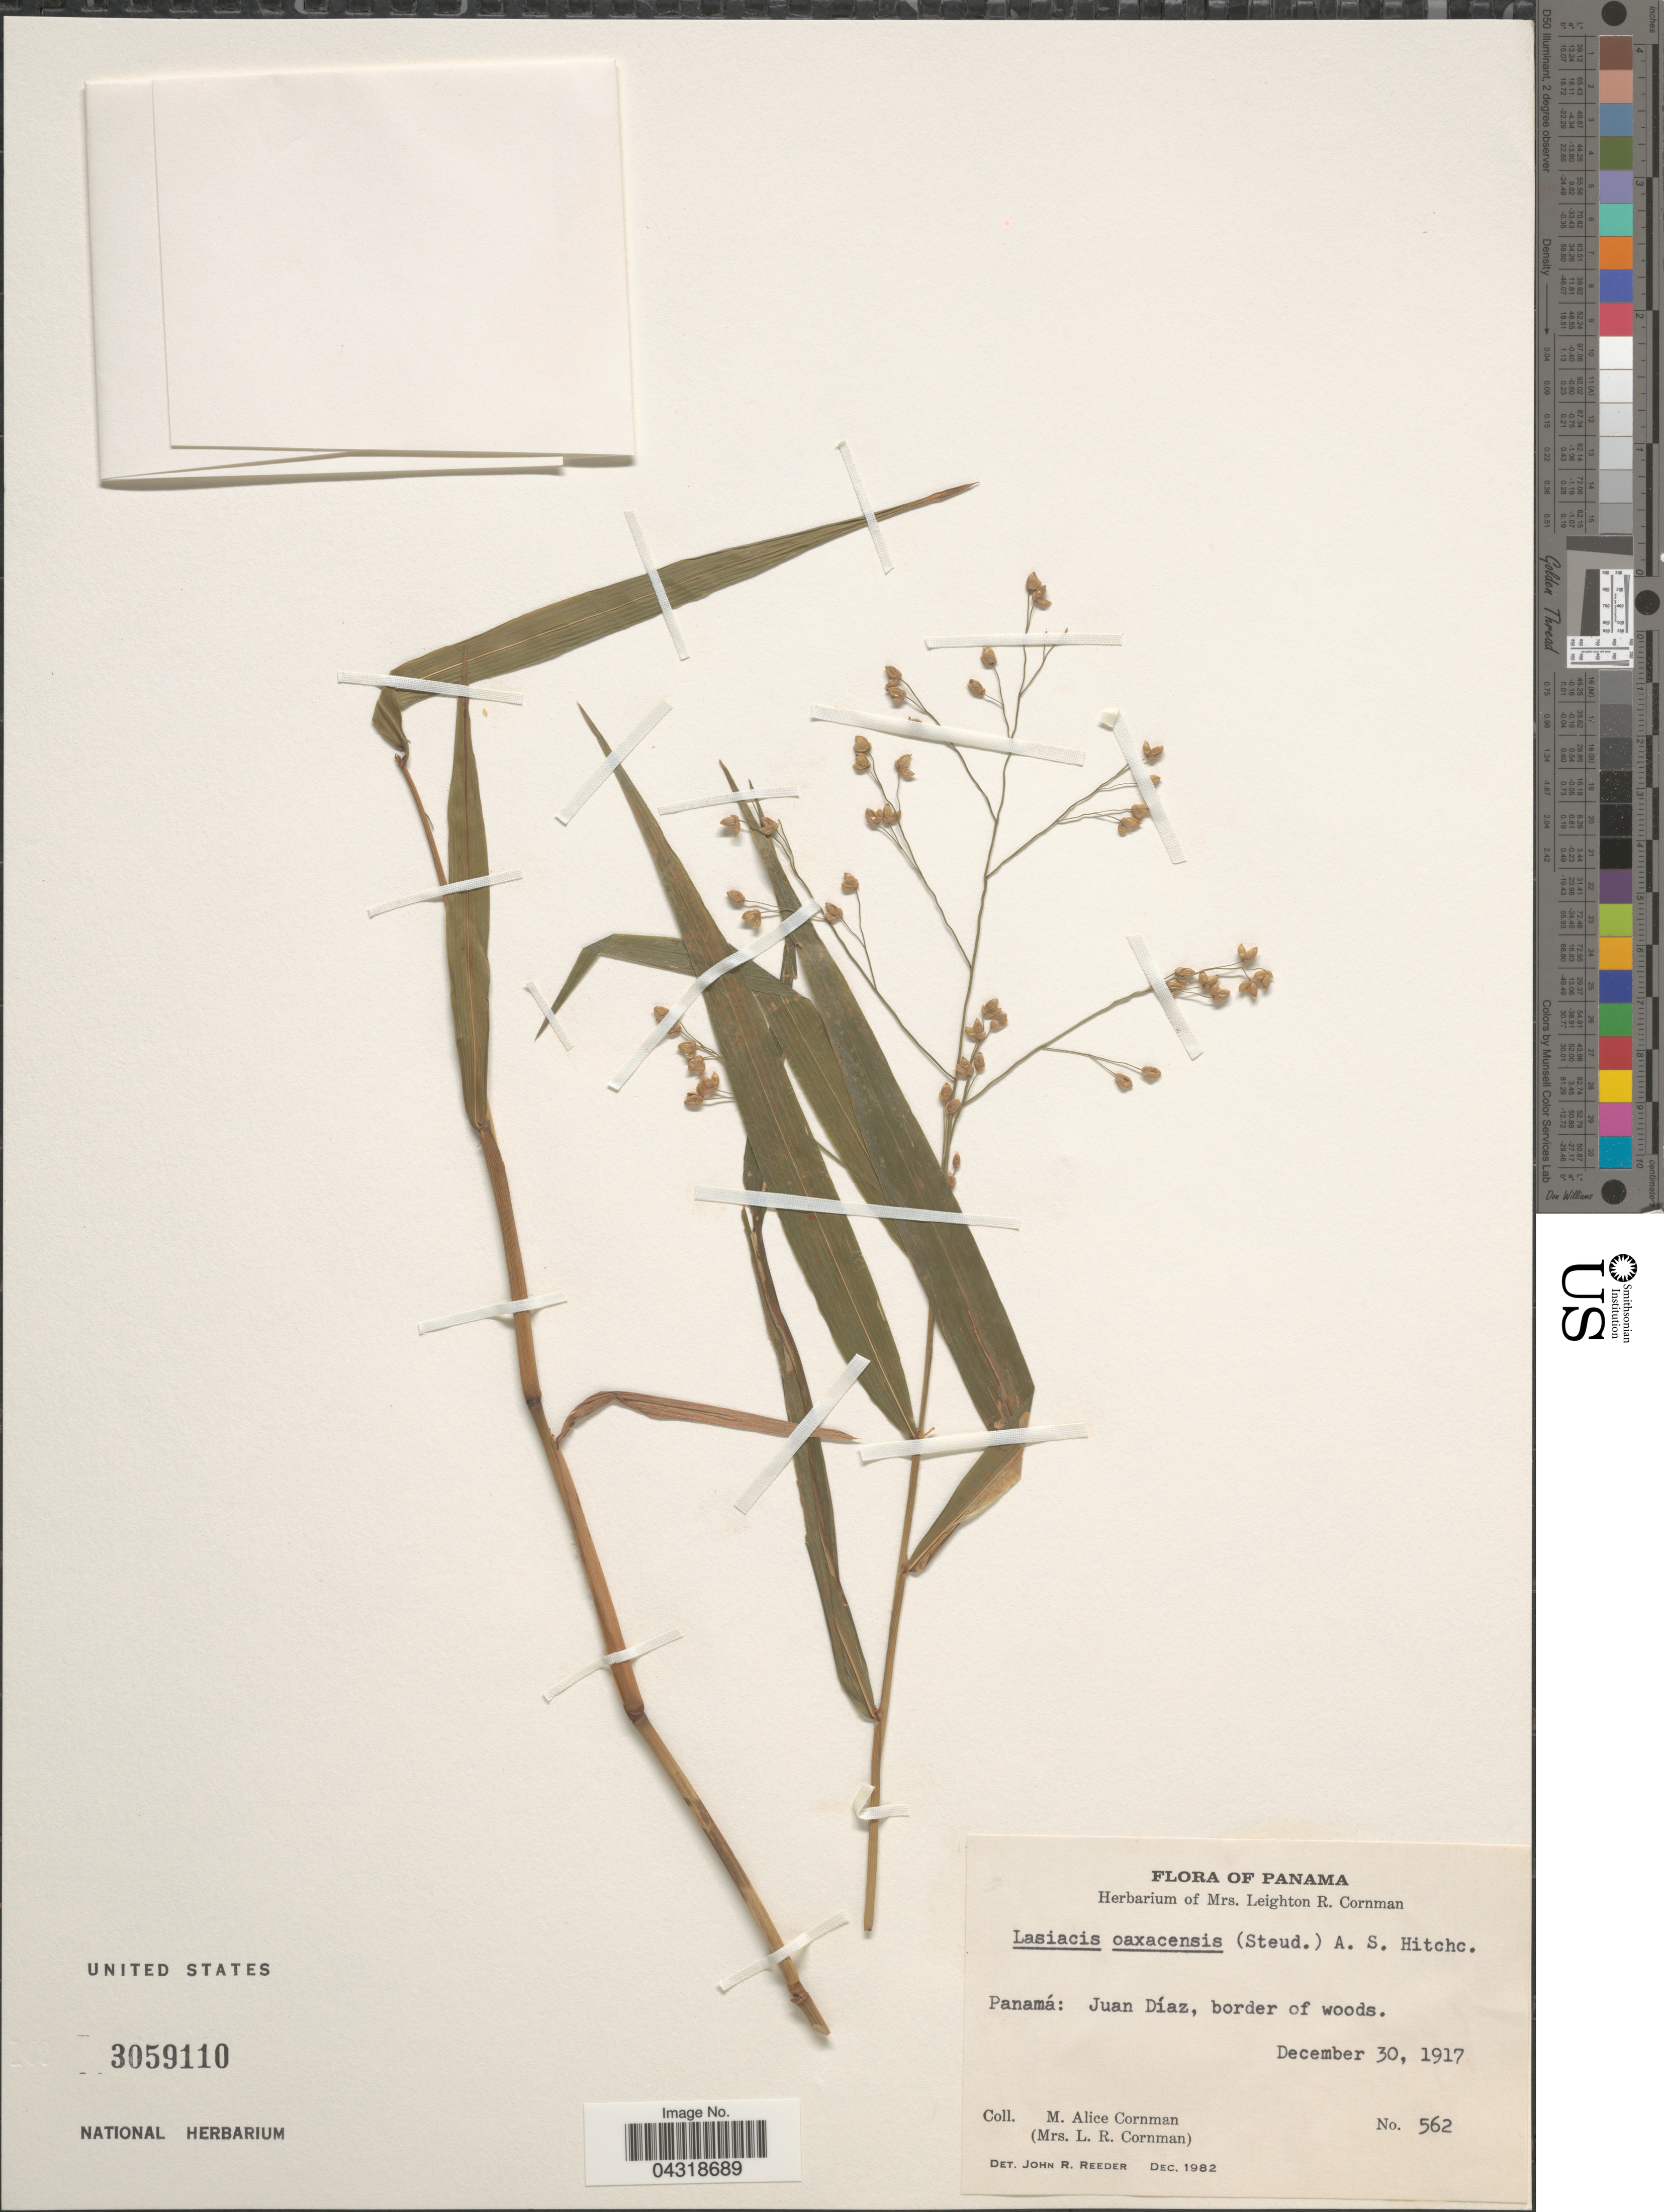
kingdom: Plantae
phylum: Tracheophyta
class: Liliopsida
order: Poales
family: Poaceae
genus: Lasiacis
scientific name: Lasiacis oaxacensis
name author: (Steud.) Hitchc.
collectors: M. Cornman & L. Cornman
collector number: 562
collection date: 1917-12-30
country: Panama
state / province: Panamá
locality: Juan Díaz, border of woods.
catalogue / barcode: US 3059110